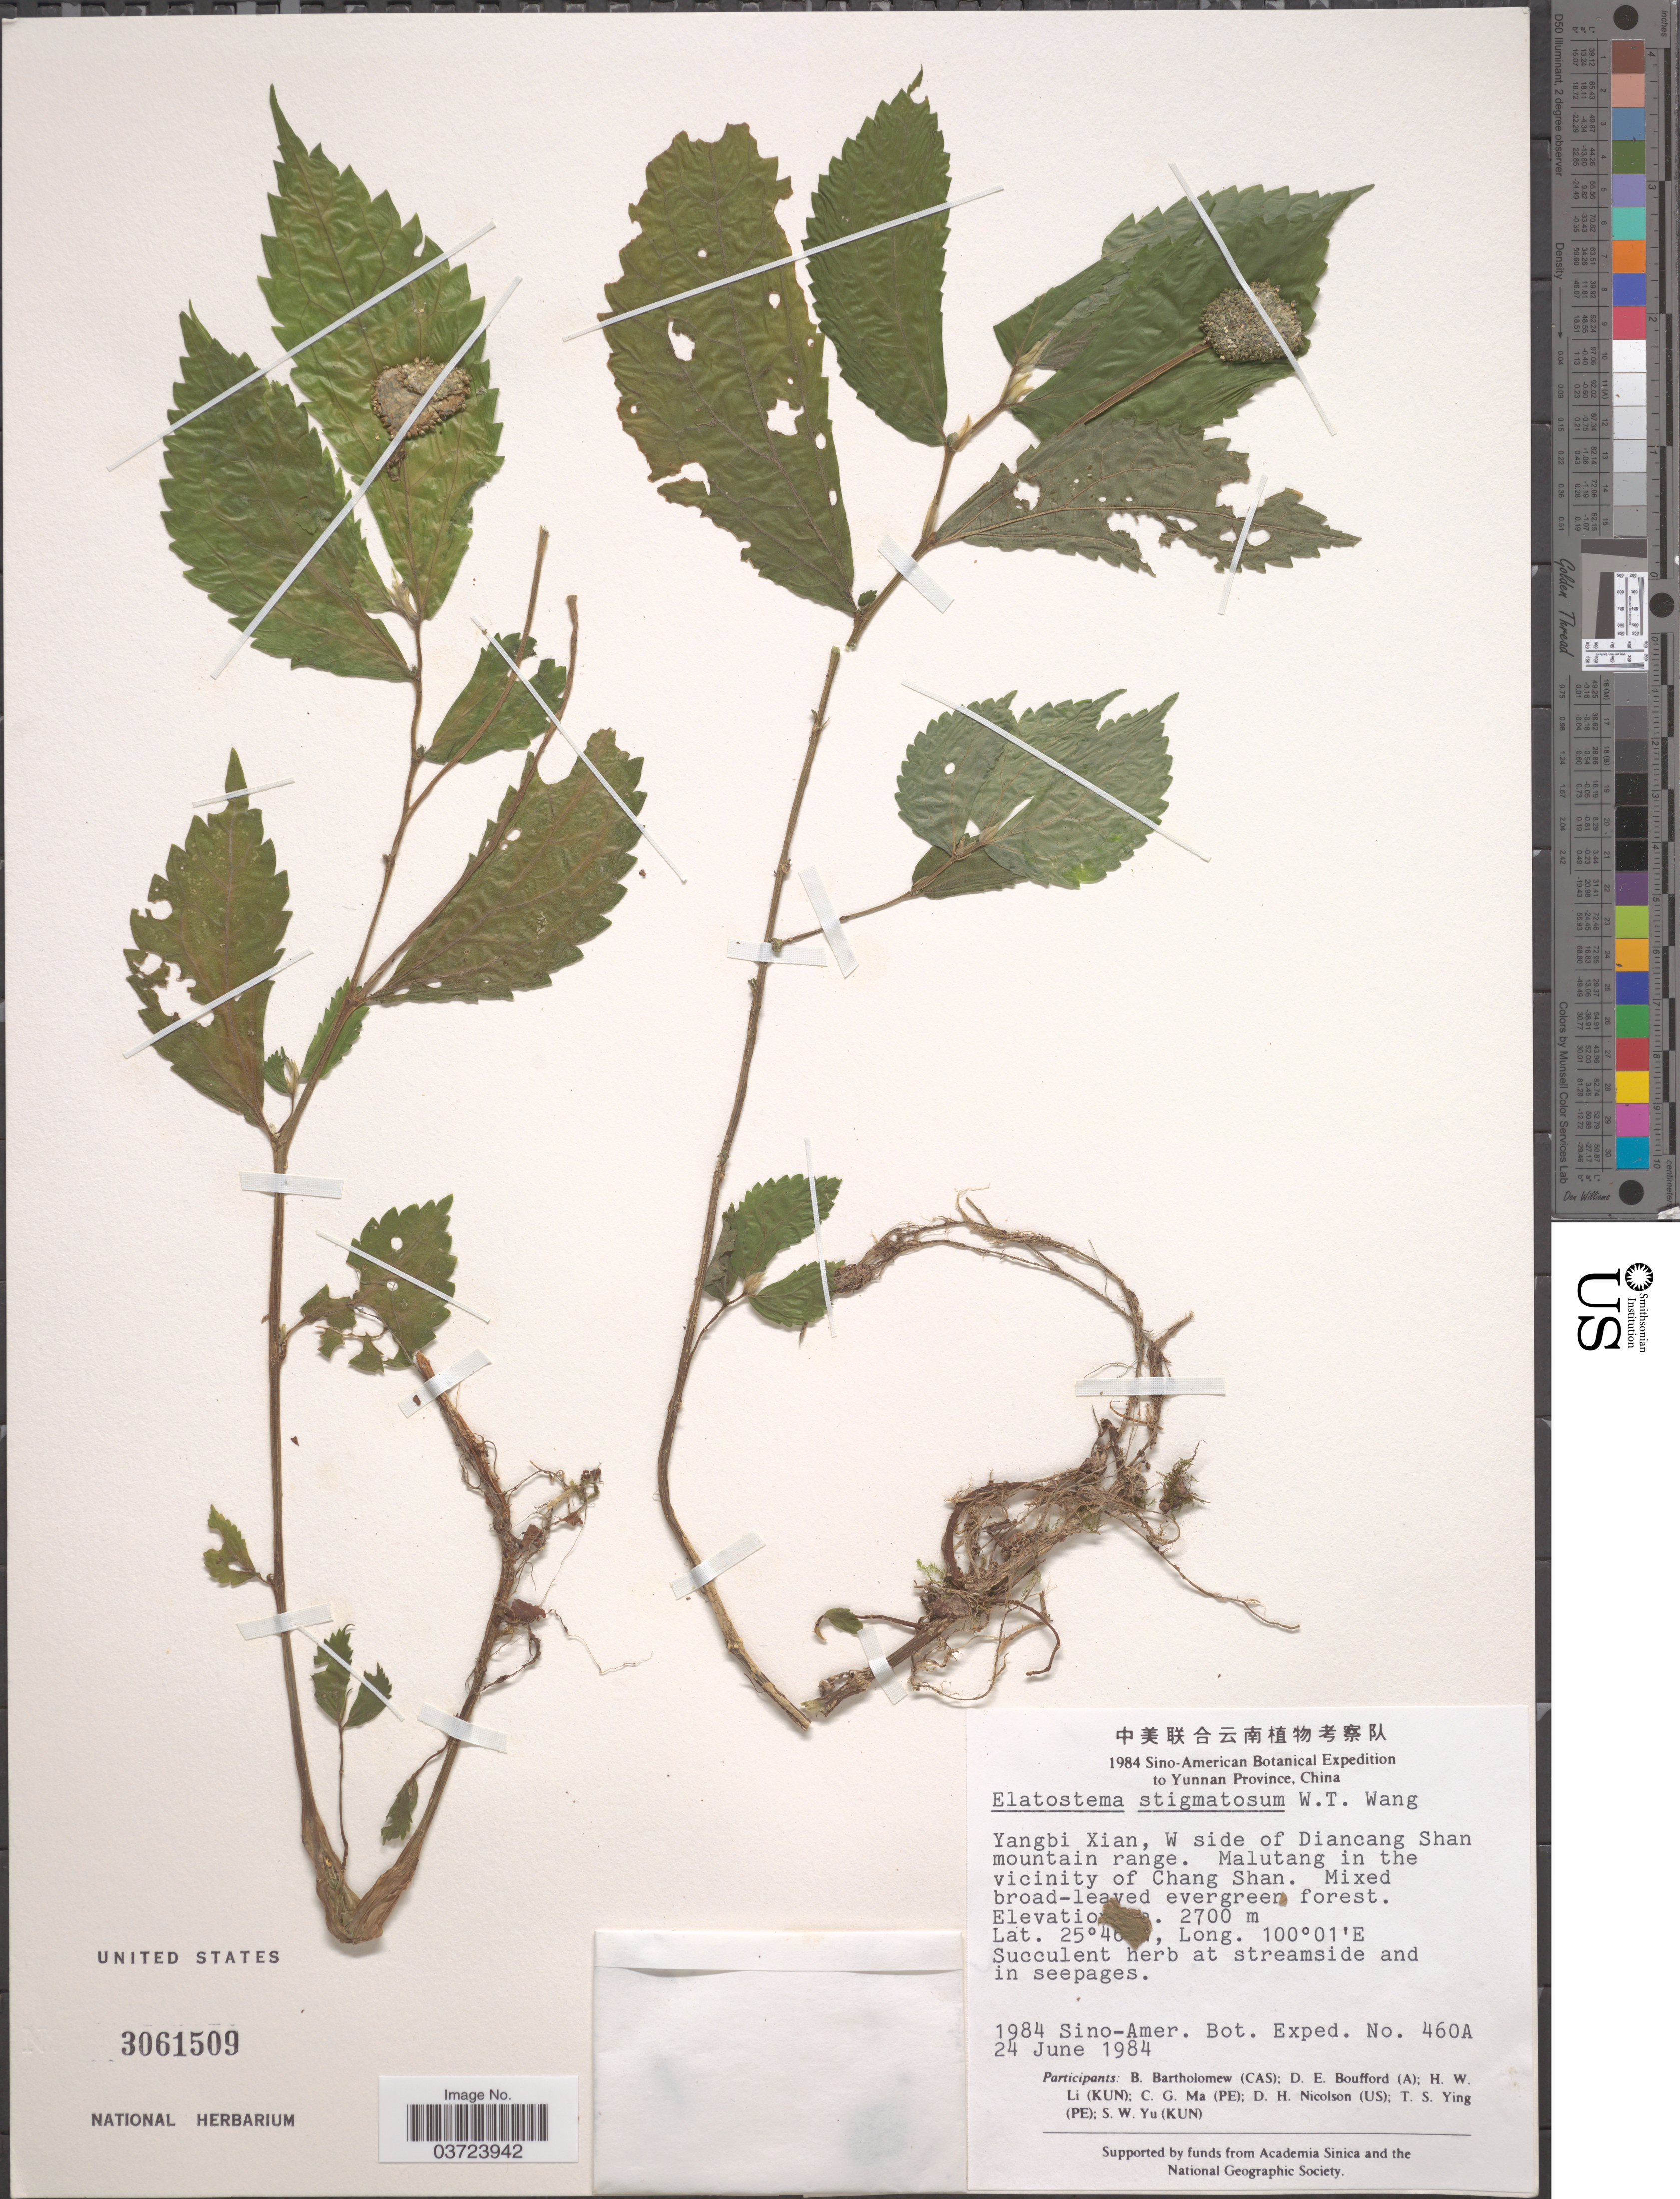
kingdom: Plantae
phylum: Tracheophyta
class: Magnoliopsida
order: Rosales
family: Urticaceae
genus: Elatostema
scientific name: Elatostema stigmatosum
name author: W.T. Wang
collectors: Sino-Amer. Bot. Exped. 1984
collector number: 460A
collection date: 1984-06-24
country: China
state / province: Yunnan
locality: Yangbi Xian, W side of Diancang Shan mountain range. Malutang in the vicinity of Chang Shan.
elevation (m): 2700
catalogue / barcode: US 3061509